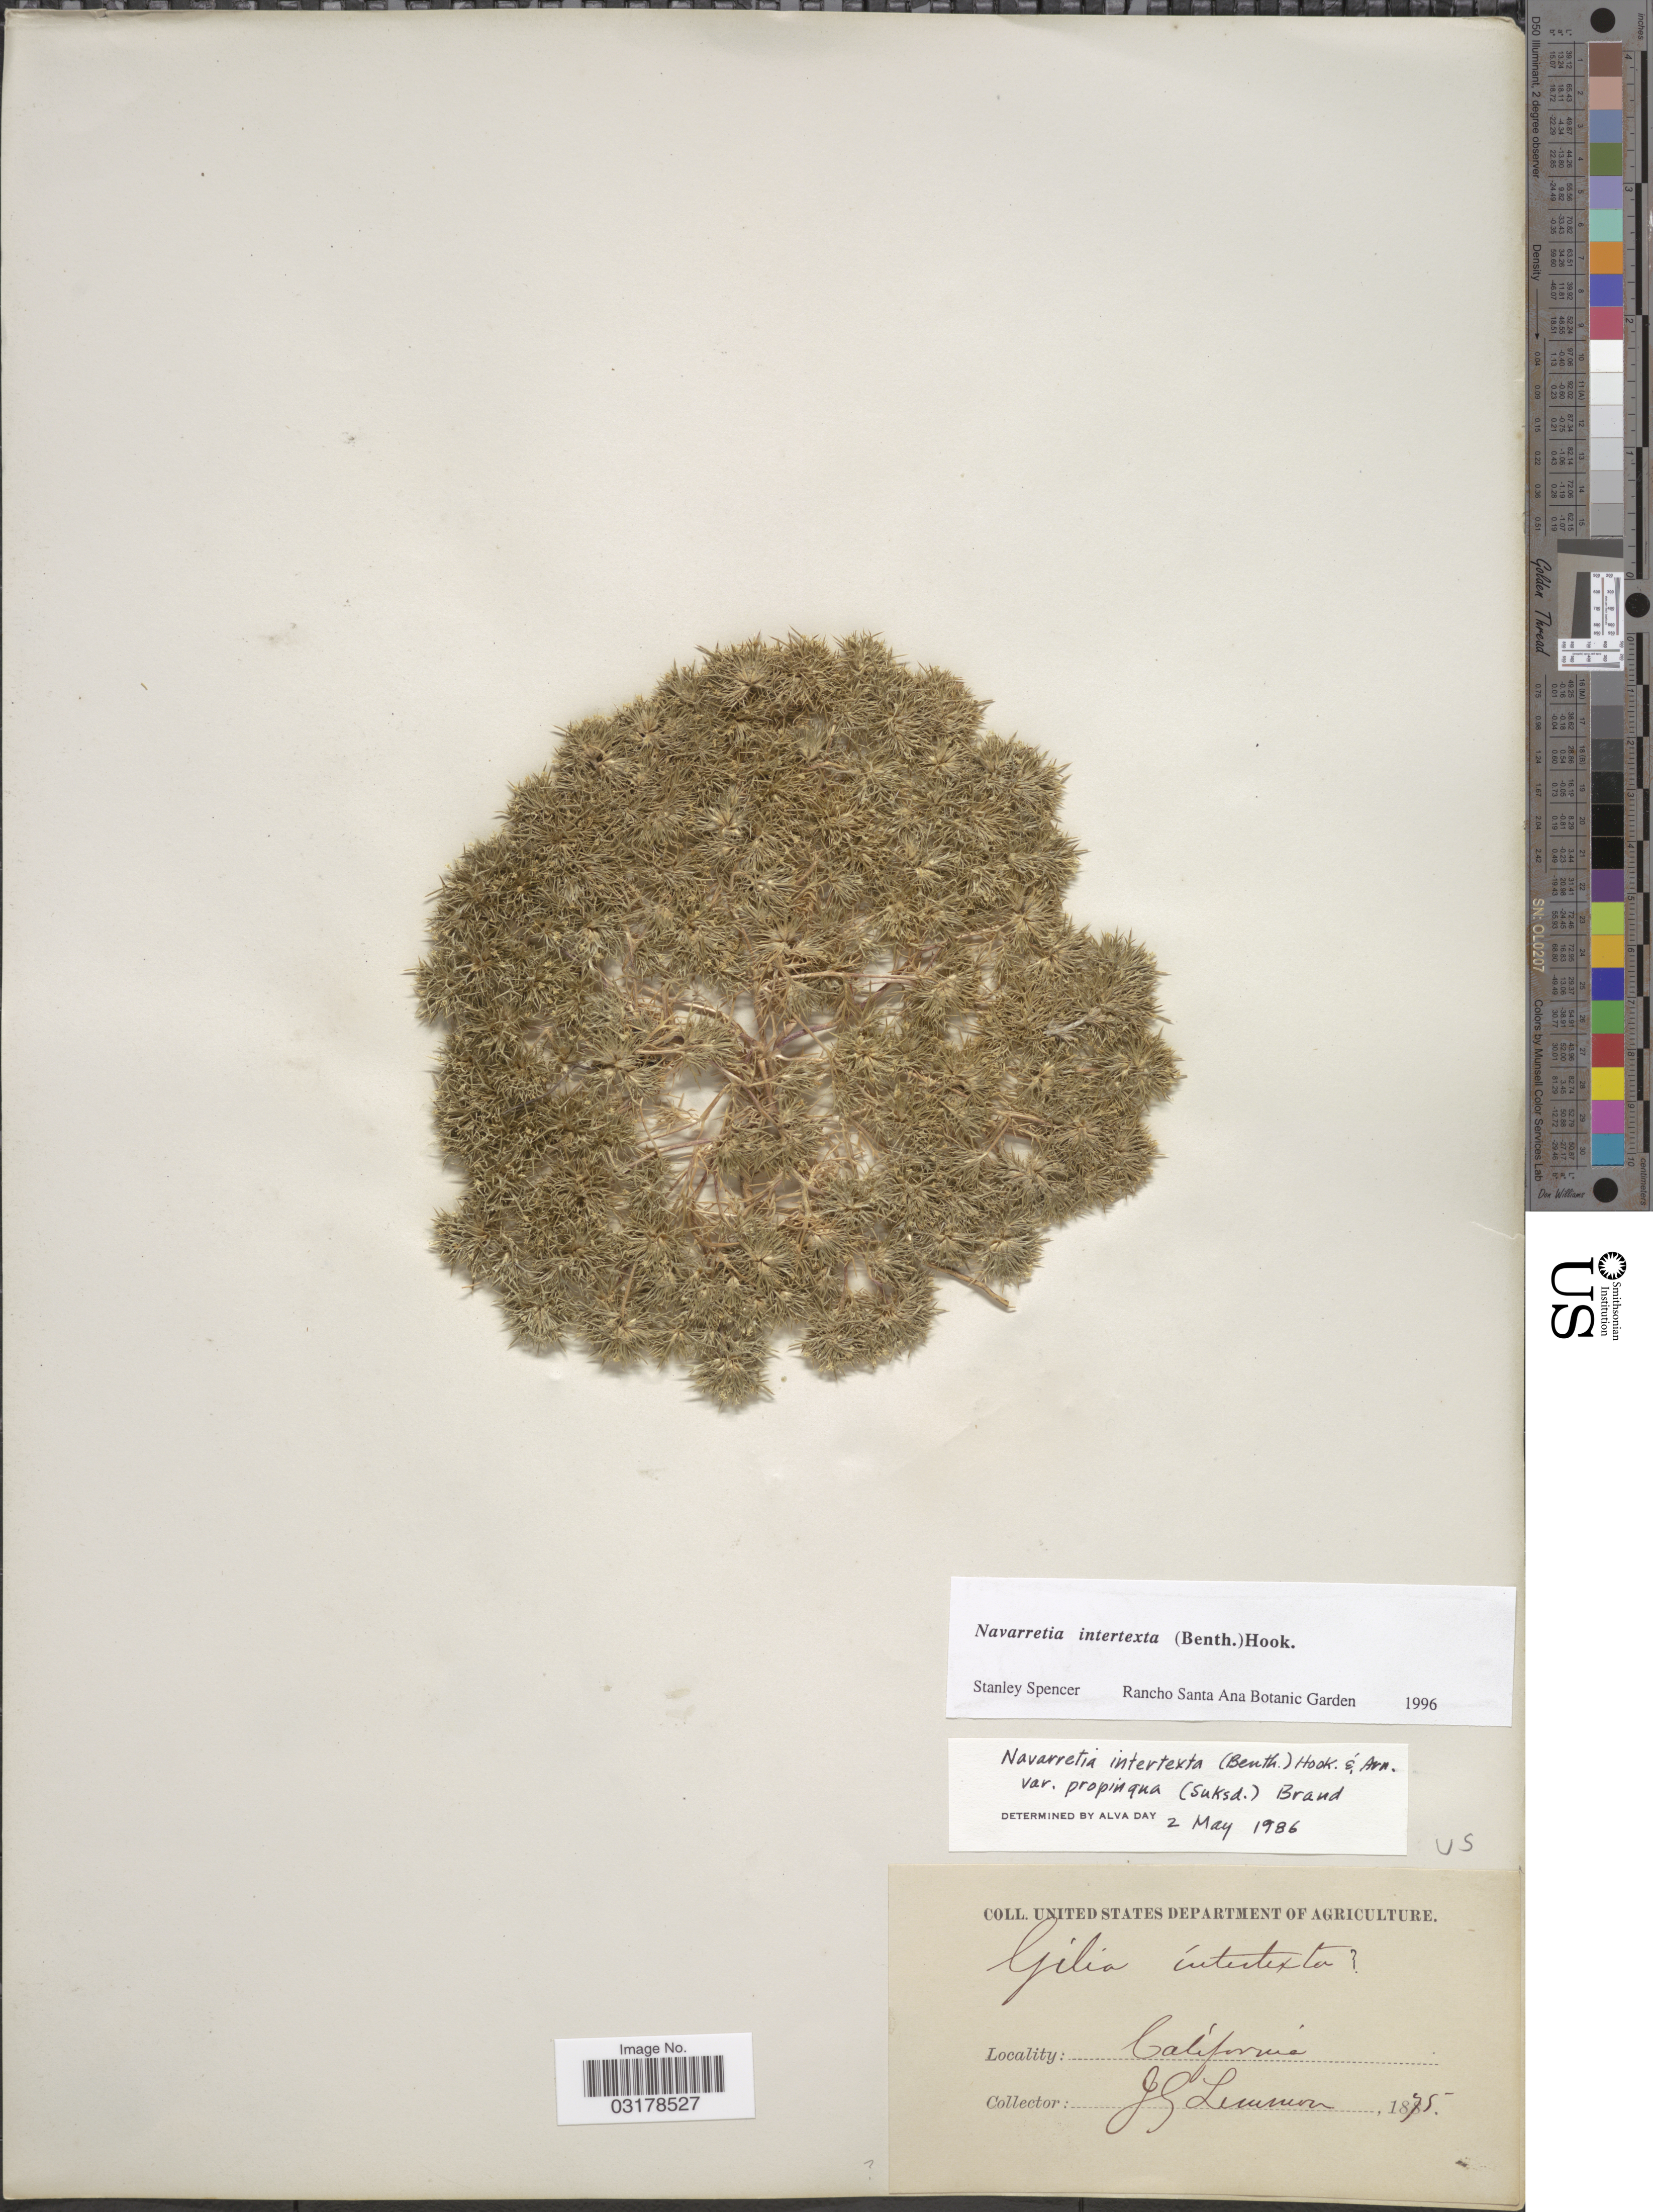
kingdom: Plantae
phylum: Tracheophyta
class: Magnoliopsida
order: Ericales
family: Polemoniaceae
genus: Navarretia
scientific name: Navarretia intertexta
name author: (Benth.) Hook.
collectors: J. Lemmon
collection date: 1875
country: United States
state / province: California